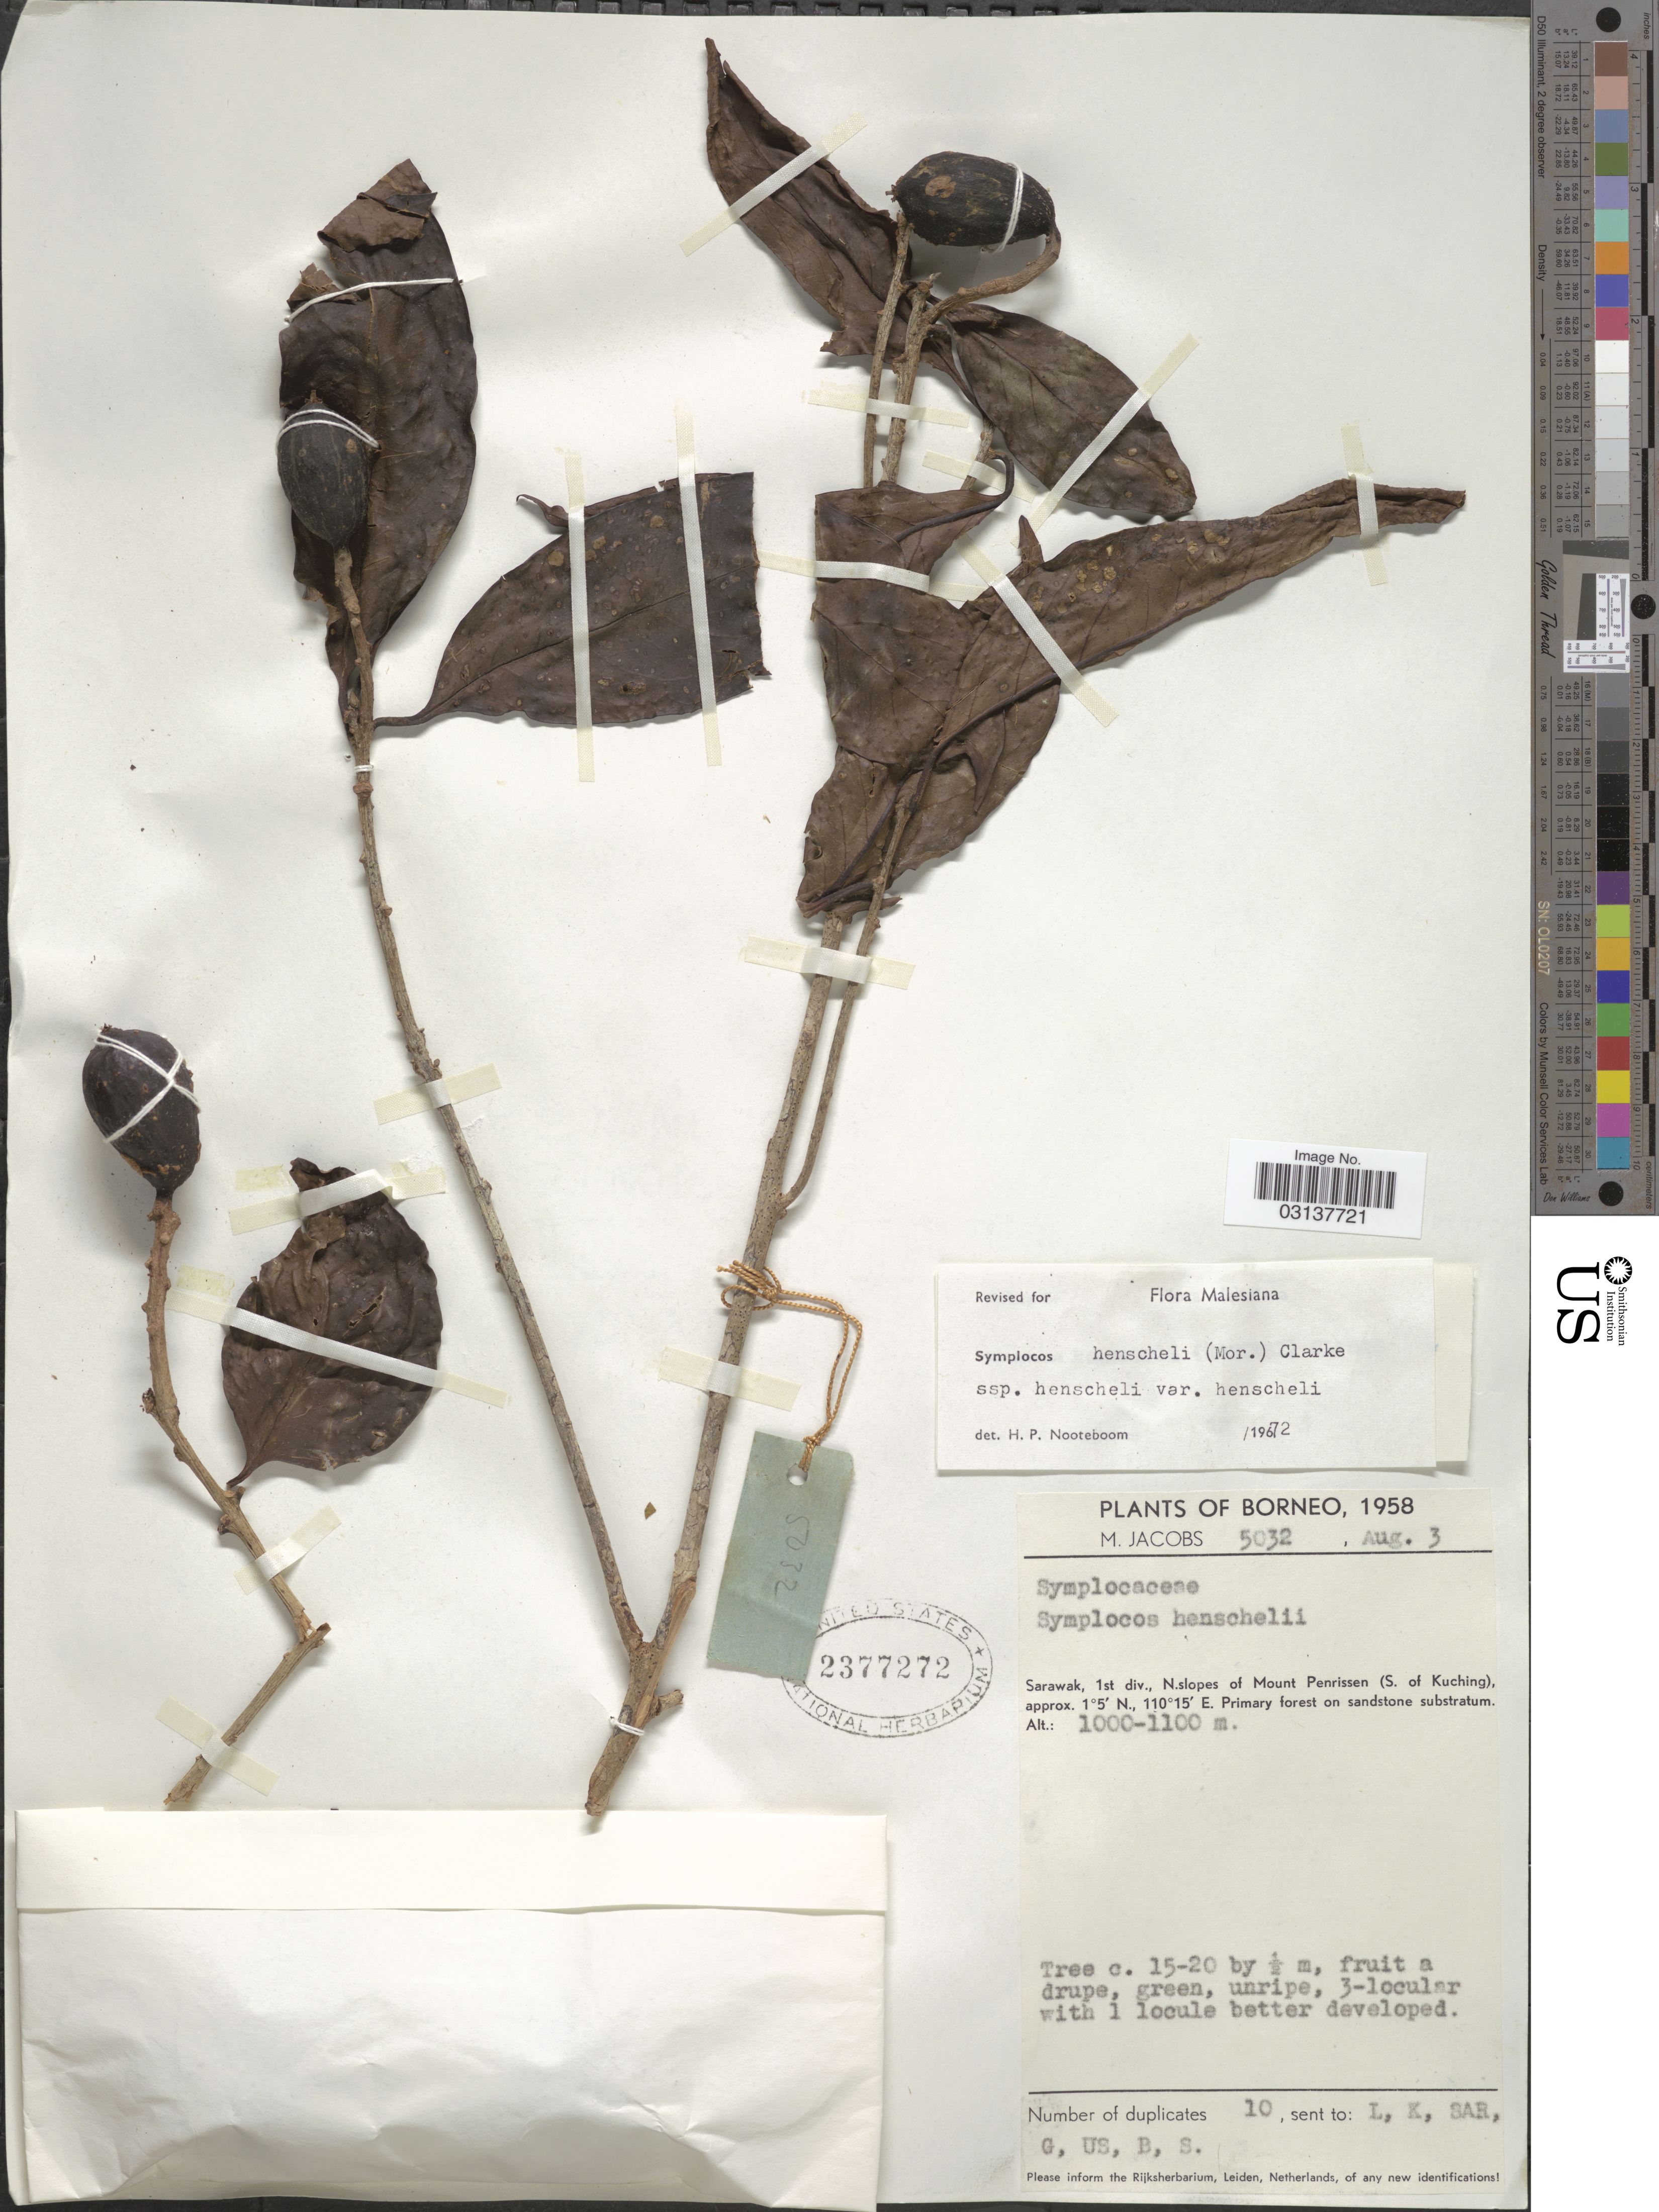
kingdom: Plantae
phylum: Tracheophyta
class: Magnoliopsida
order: Ericales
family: Symplocaceae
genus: Cordyloblaste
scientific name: Cordyloblaste henschelii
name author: Moritzi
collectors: M. Jacobs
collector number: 5032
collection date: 1958-08-03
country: Malaysia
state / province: Sarawak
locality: Borneo. Sarawak, 1st div., N. slopes of Mount Penrissen (S. of Kuching).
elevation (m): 1000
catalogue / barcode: US 2377272